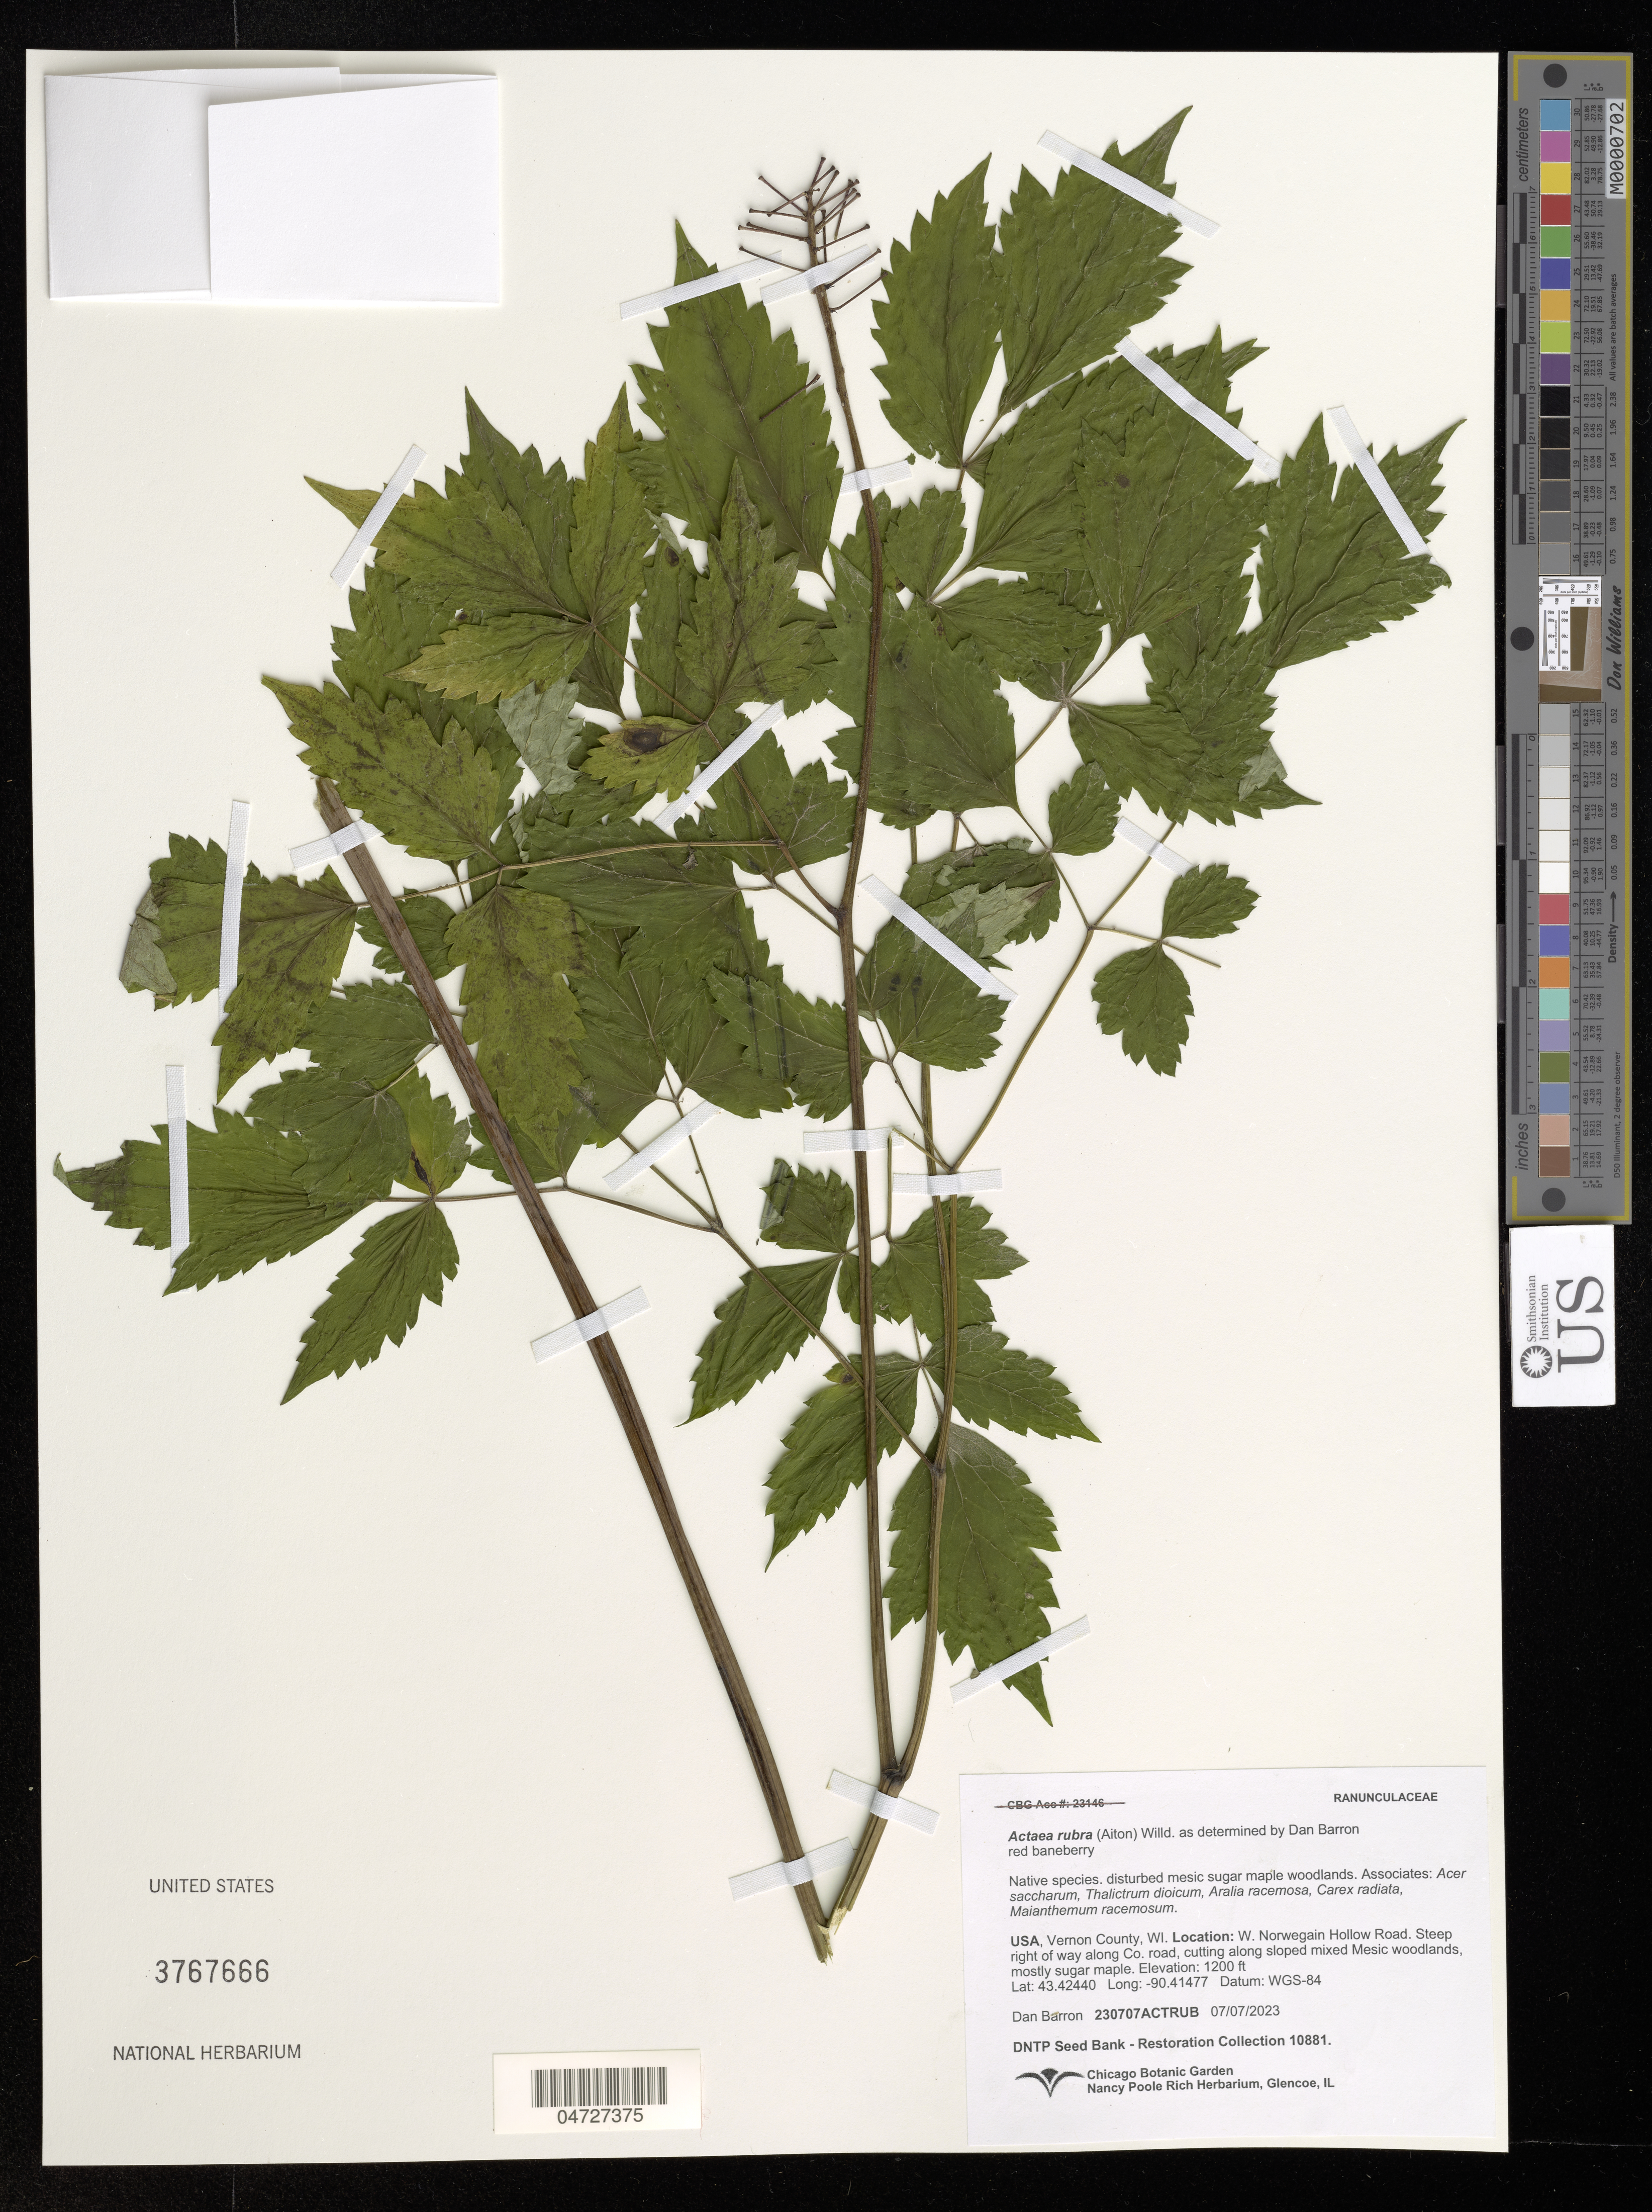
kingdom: Plantae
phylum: Tracheophyta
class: Magnoliopsida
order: Ranunculales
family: Ranunculaceae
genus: Actaea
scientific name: Actaea rubra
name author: (Aiton) Willd.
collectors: D. Barron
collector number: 230707ACTRUB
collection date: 2023-07-07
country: United States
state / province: Wisconsin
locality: Vernon County. W. Norwegain Hollow Road. Steep right of way along Co. road, cutting along sloped mixed Mesic woodlnds, mostly sugar maple.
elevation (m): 366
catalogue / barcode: US 3767666